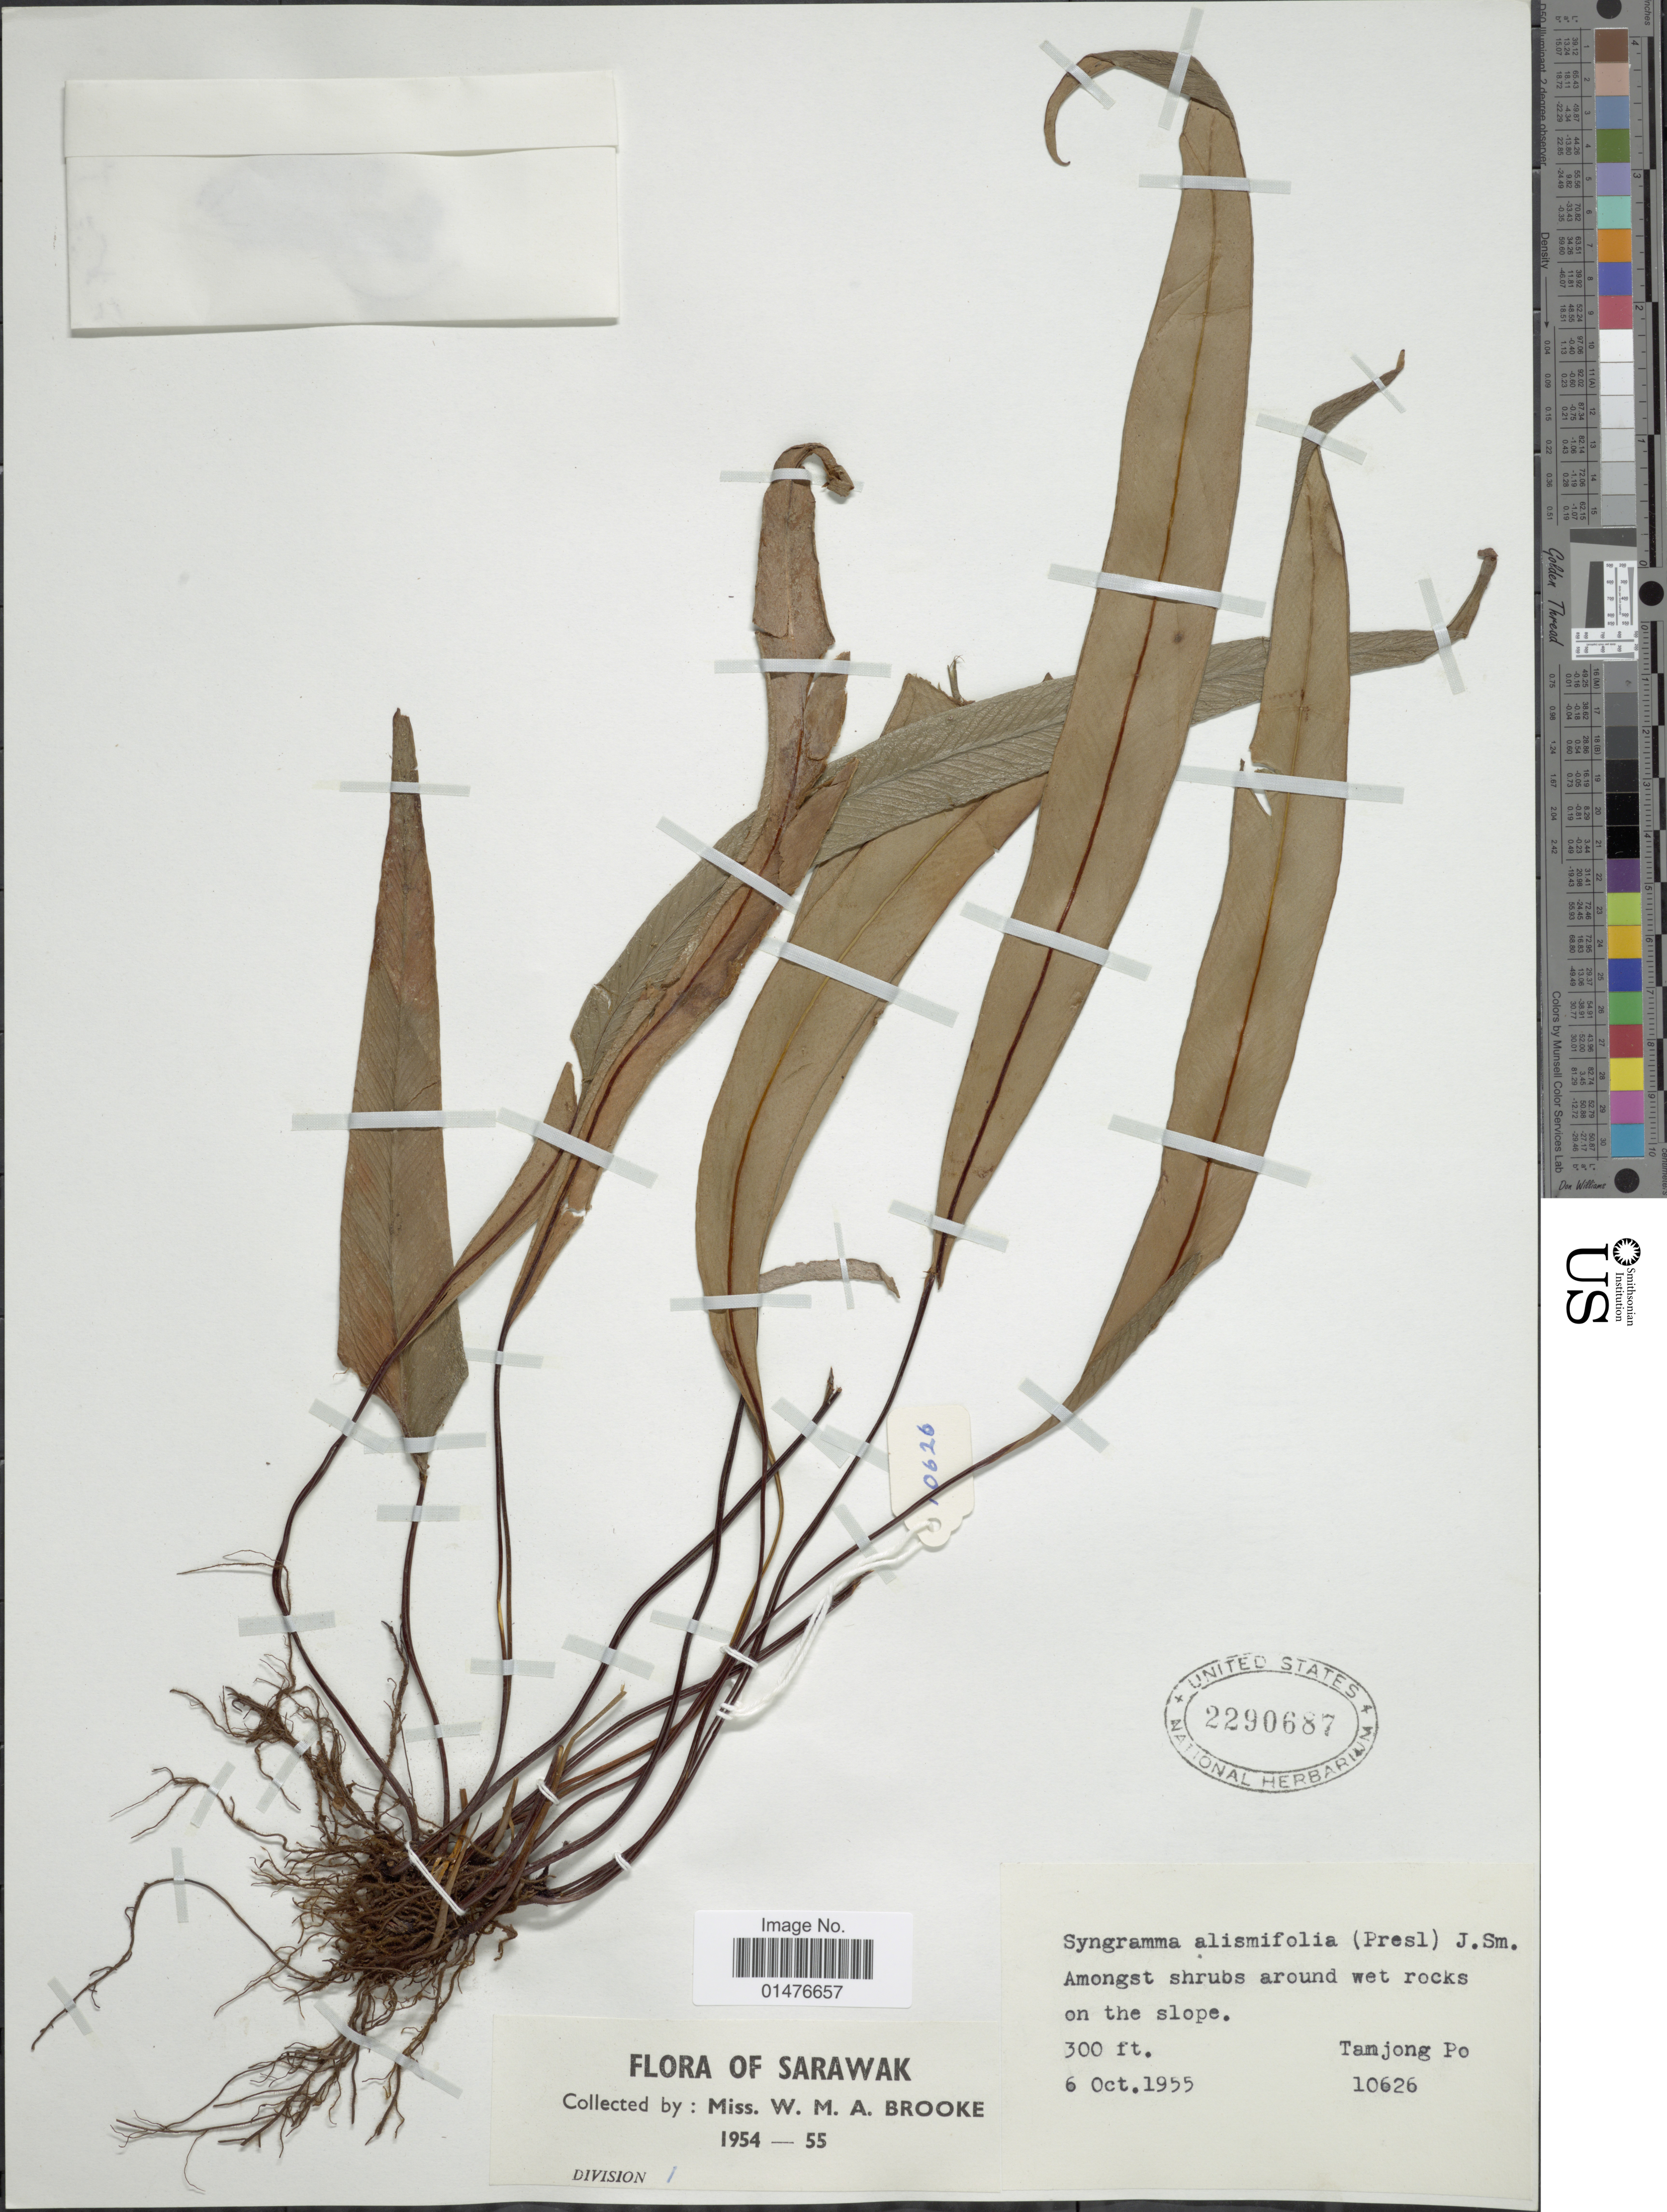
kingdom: Plantae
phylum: Tracheophyta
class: Polypodiopsida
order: Polypodiales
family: Pteridaceae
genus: Syngramma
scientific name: Syngramma alismifolia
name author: (C. Presl) J. Sm.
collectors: W. Brooke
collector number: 10626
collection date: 1955-10-06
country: Nigeria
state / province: Nassarawa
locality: Amongst shrubs around wet rocks on the slope, Tanjong Po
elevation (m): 91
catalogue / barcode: US 2290687